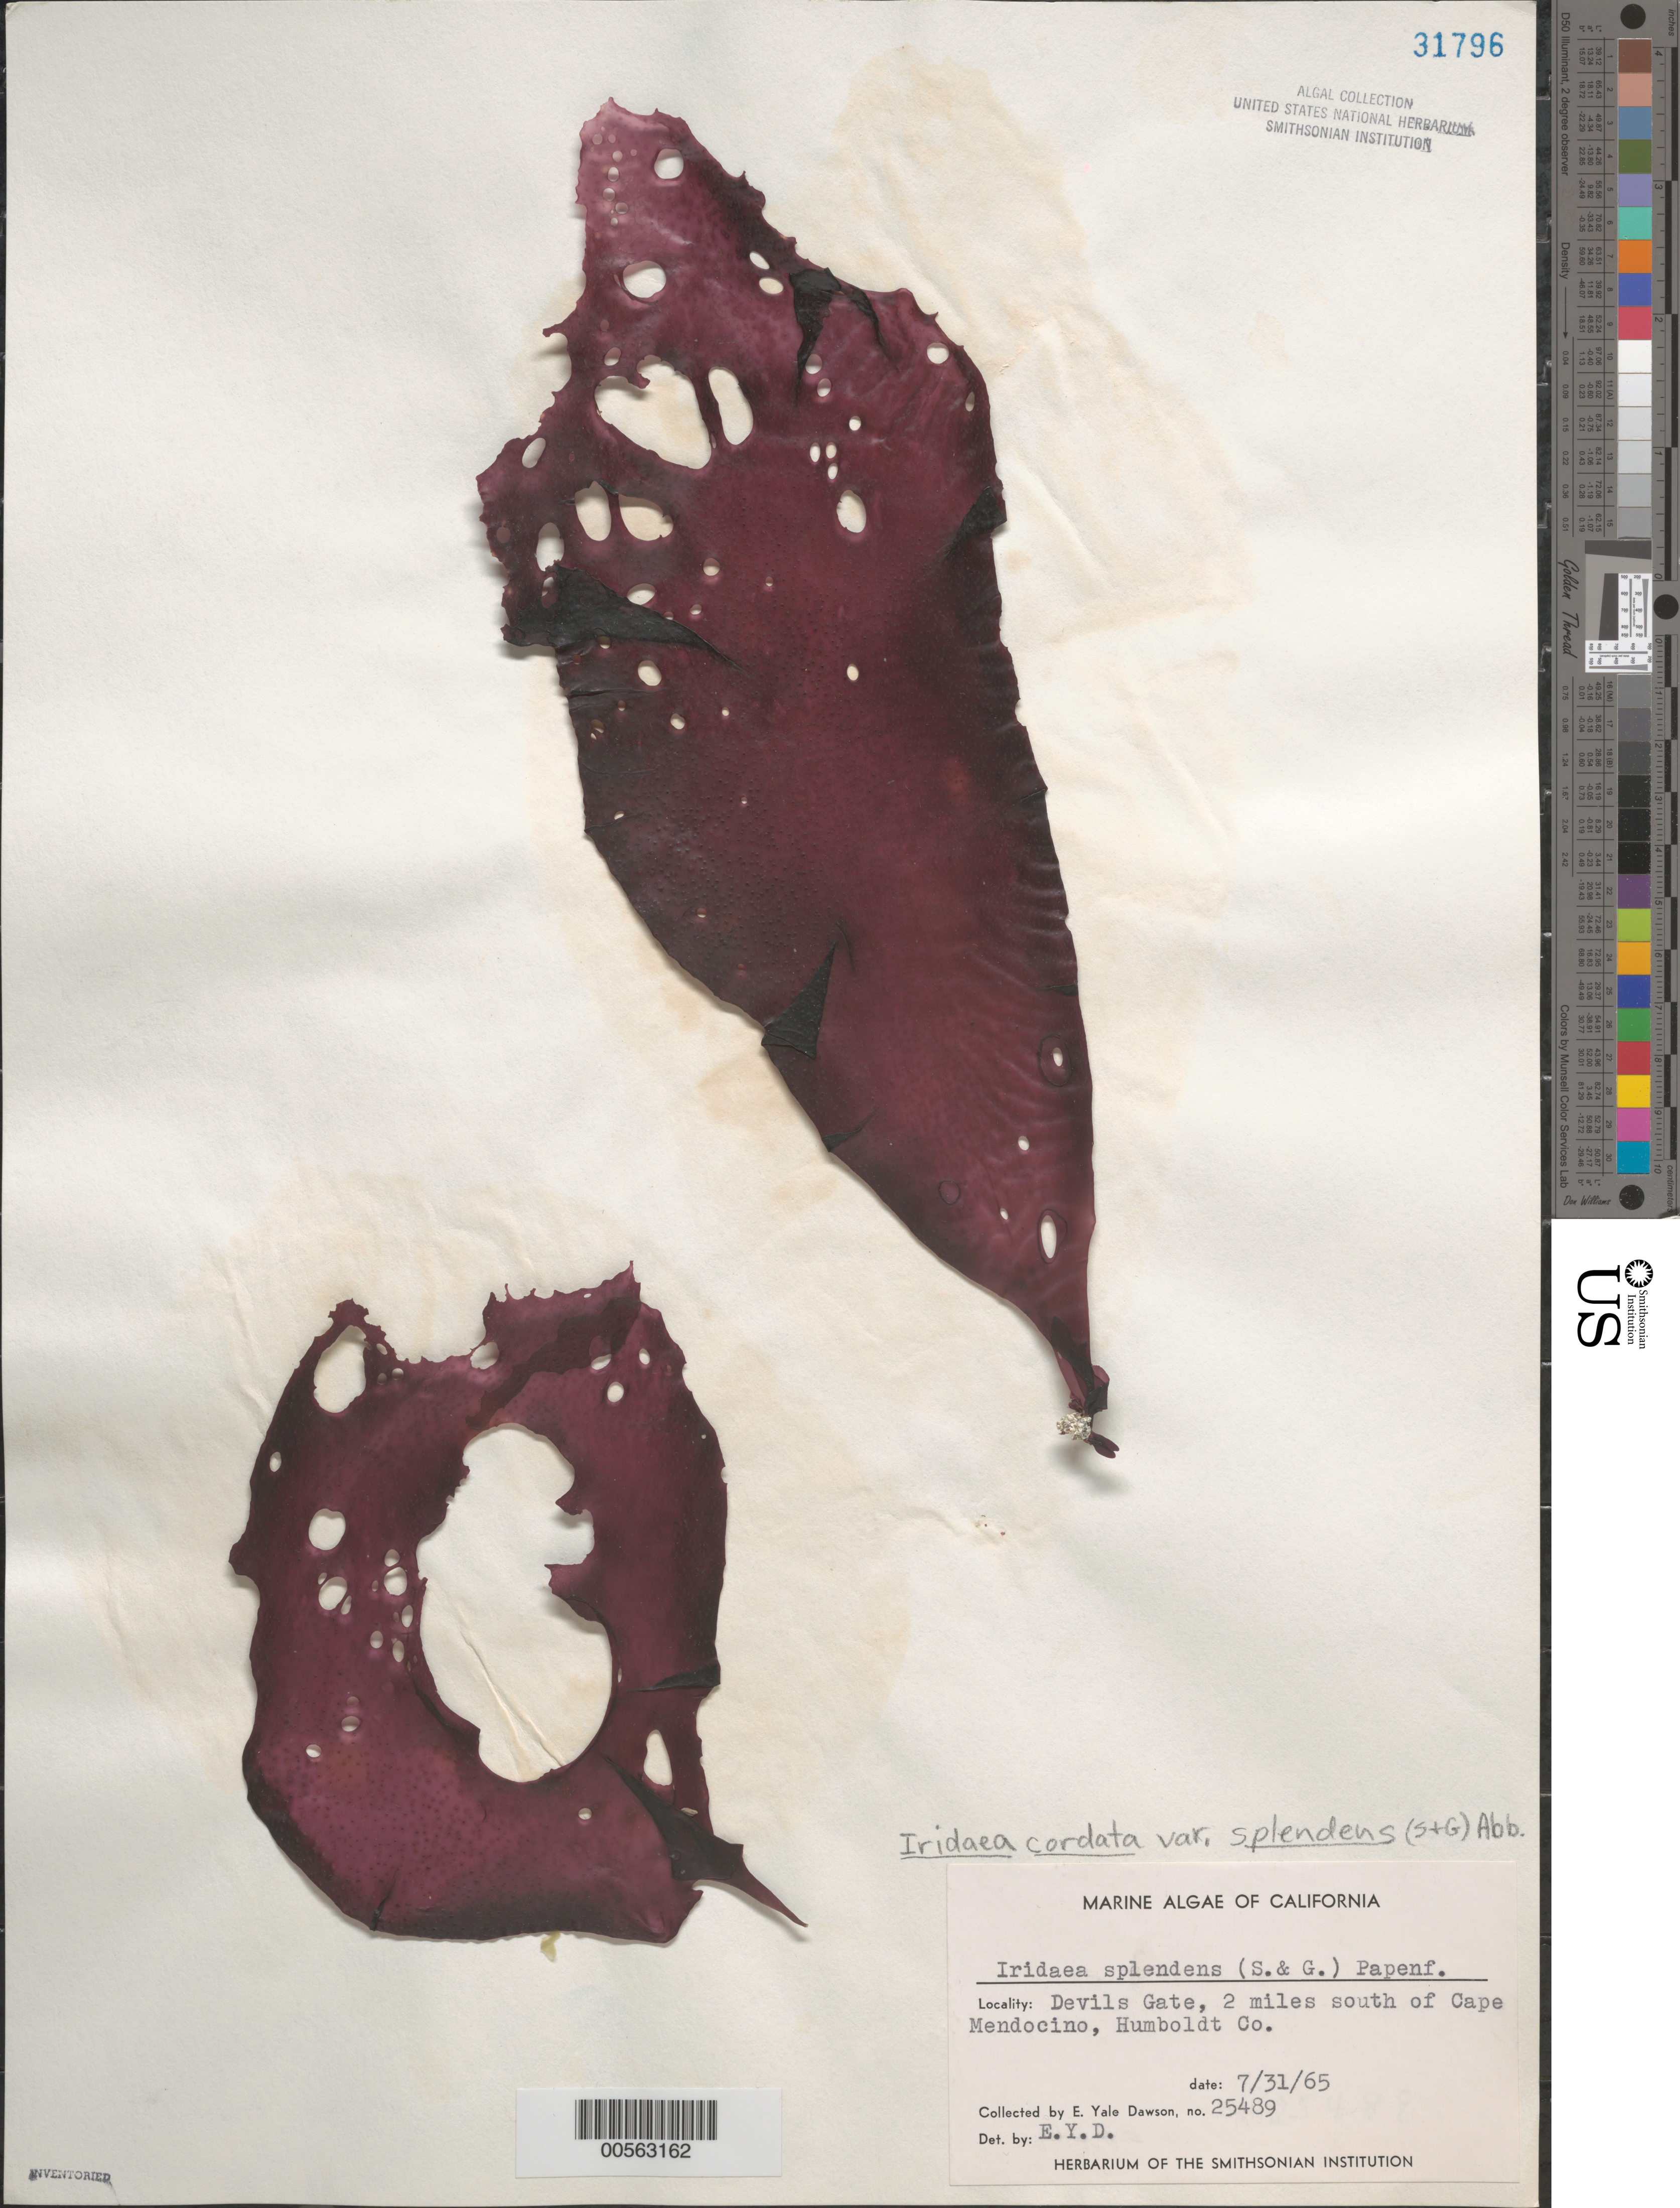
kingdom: Plantae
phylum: Rhodophyta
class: Florideophyceae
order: Gigartinales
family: Gigartinaceae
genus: Iridaea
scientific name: Iridaea cordata var. splendens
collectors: E. Y. Dawson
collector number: EYD 25489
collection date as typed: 31 Jul 1965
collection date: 1965-07-31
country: United States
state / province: California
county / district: Humboldt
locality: Devils Gate, 2 miles south of Cape Mendocino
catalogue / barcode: US 31796